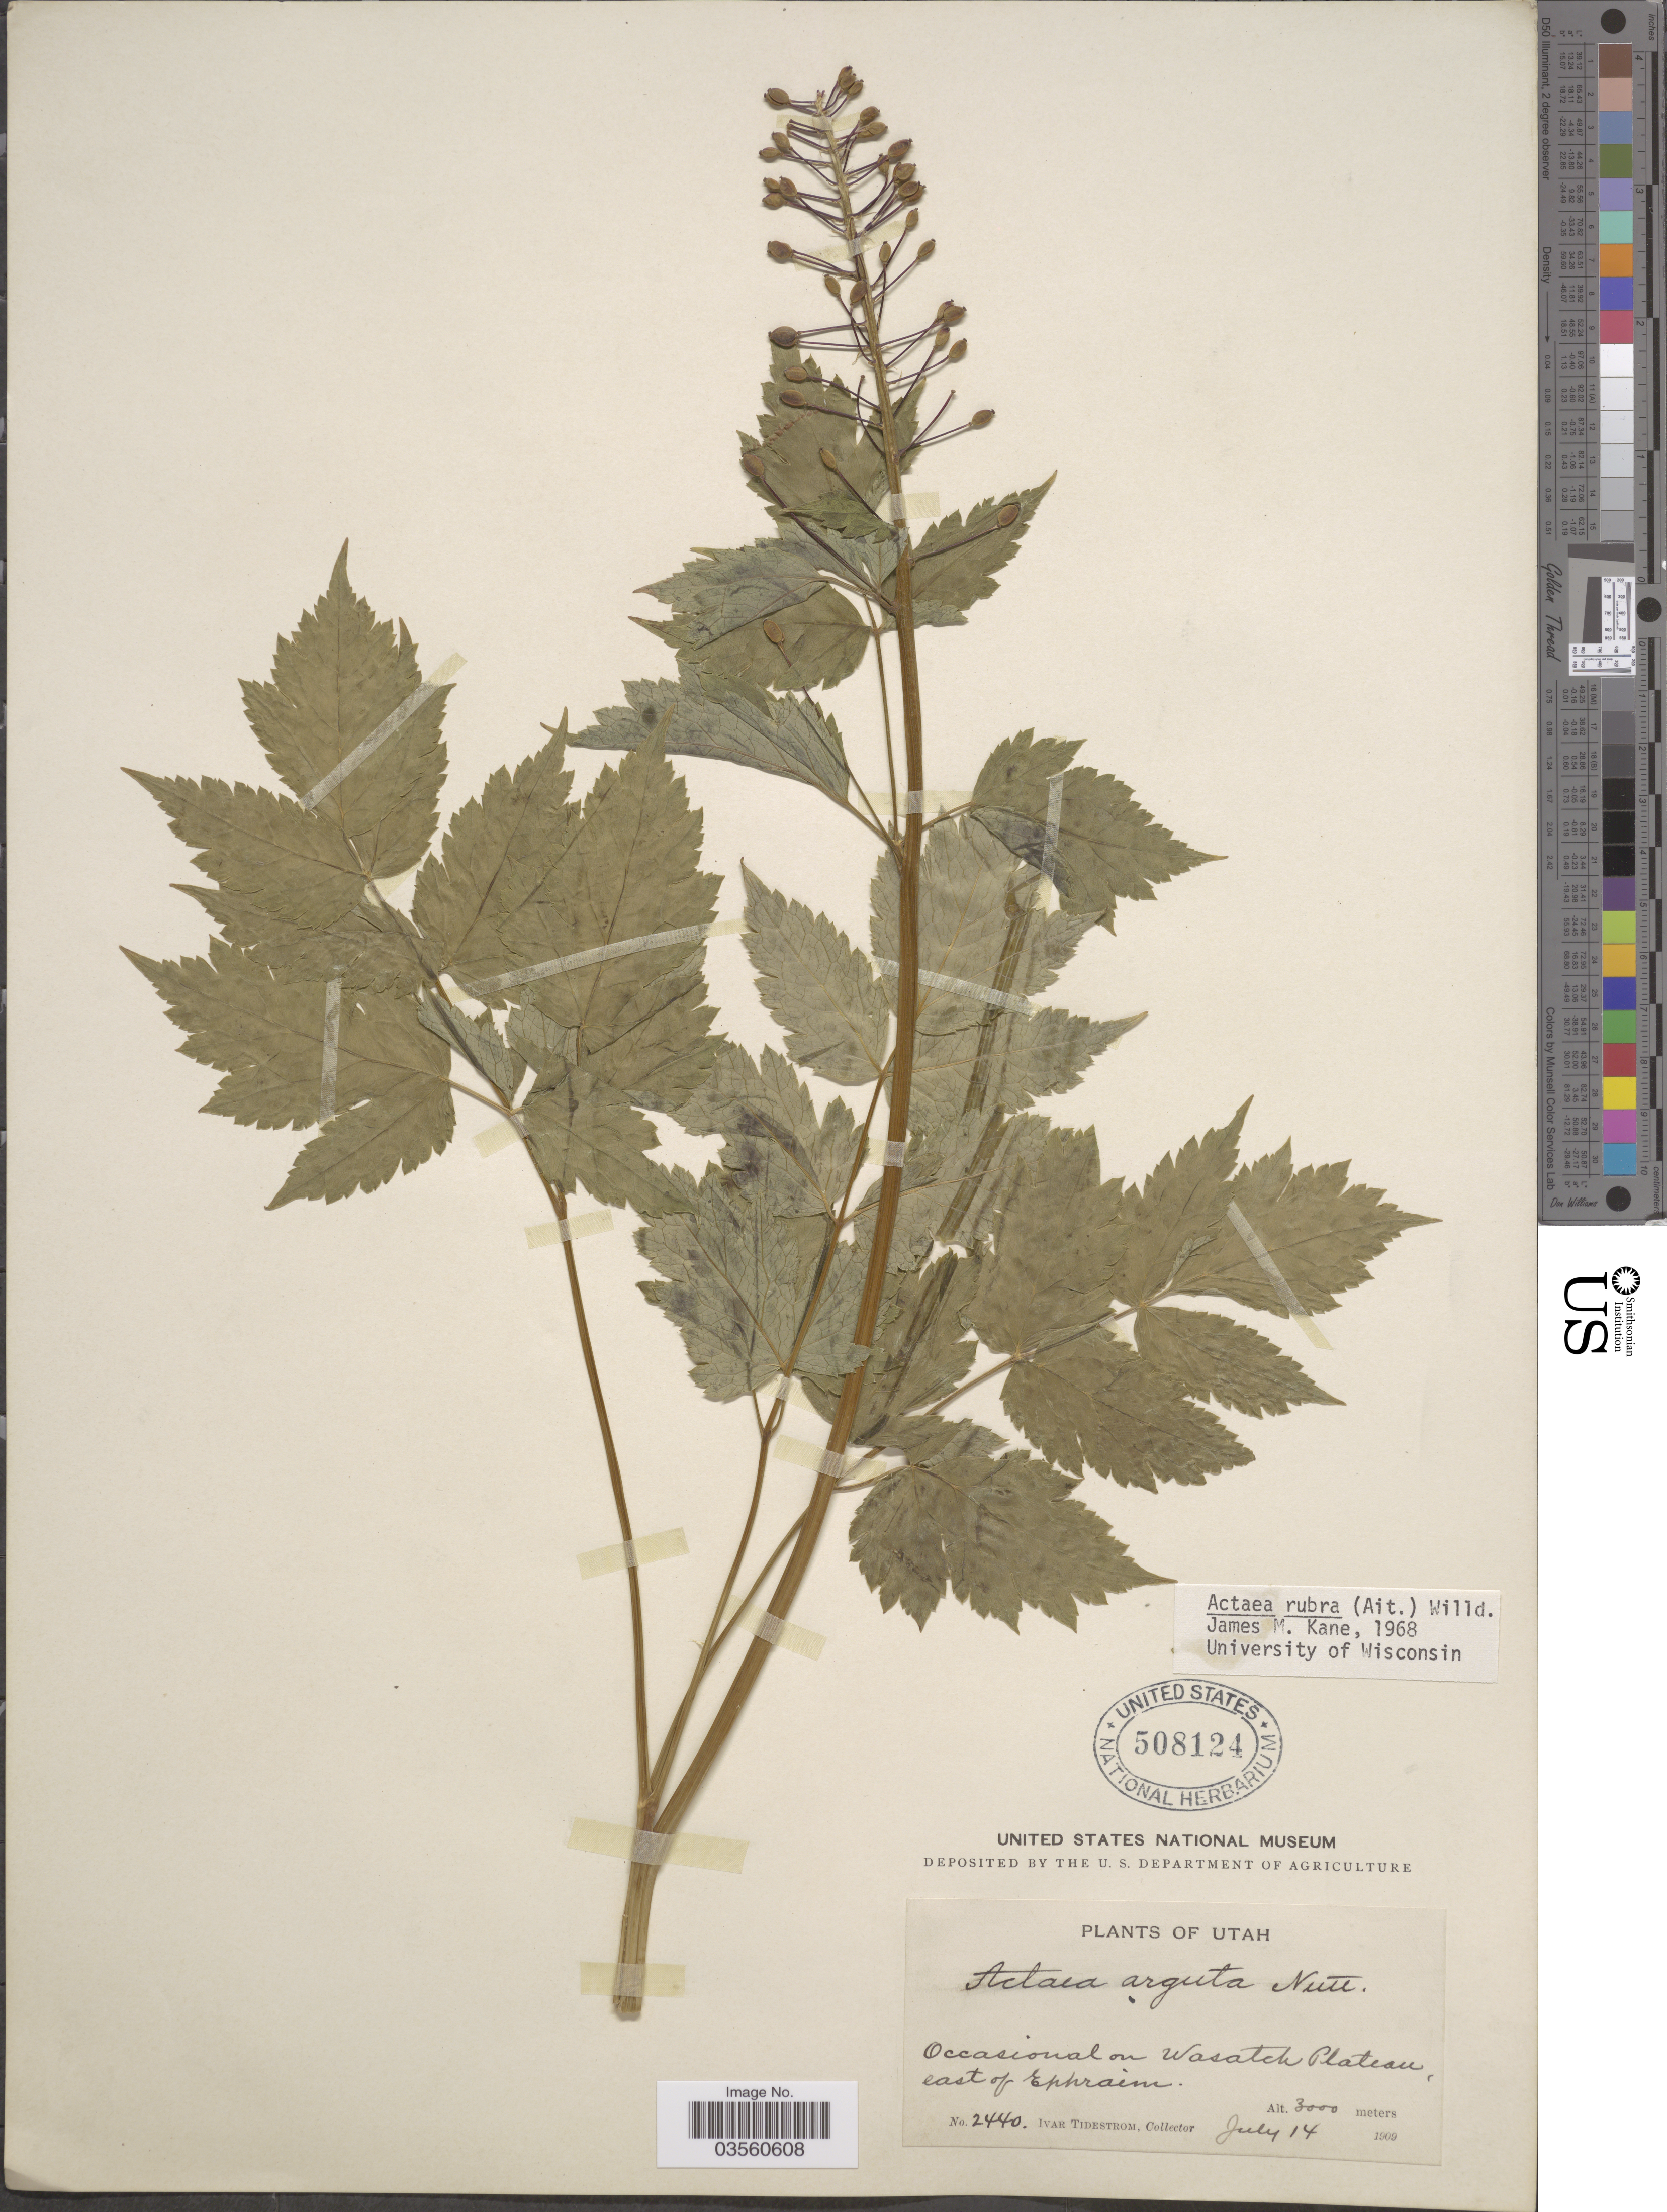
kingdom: Plantae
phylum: Tracheophyta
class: Magnoliopsida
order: Ranunculales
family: Ranunculaceae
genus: Actaea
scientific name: Actaea rubra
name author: (Aiton) Willd.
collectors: I. F. Tidestrom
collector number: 2440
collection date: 1909-07-14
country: United States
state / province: Utah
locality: Wasatch Plateau, east of Ephraim.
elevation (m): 3000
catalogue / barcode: US 508124